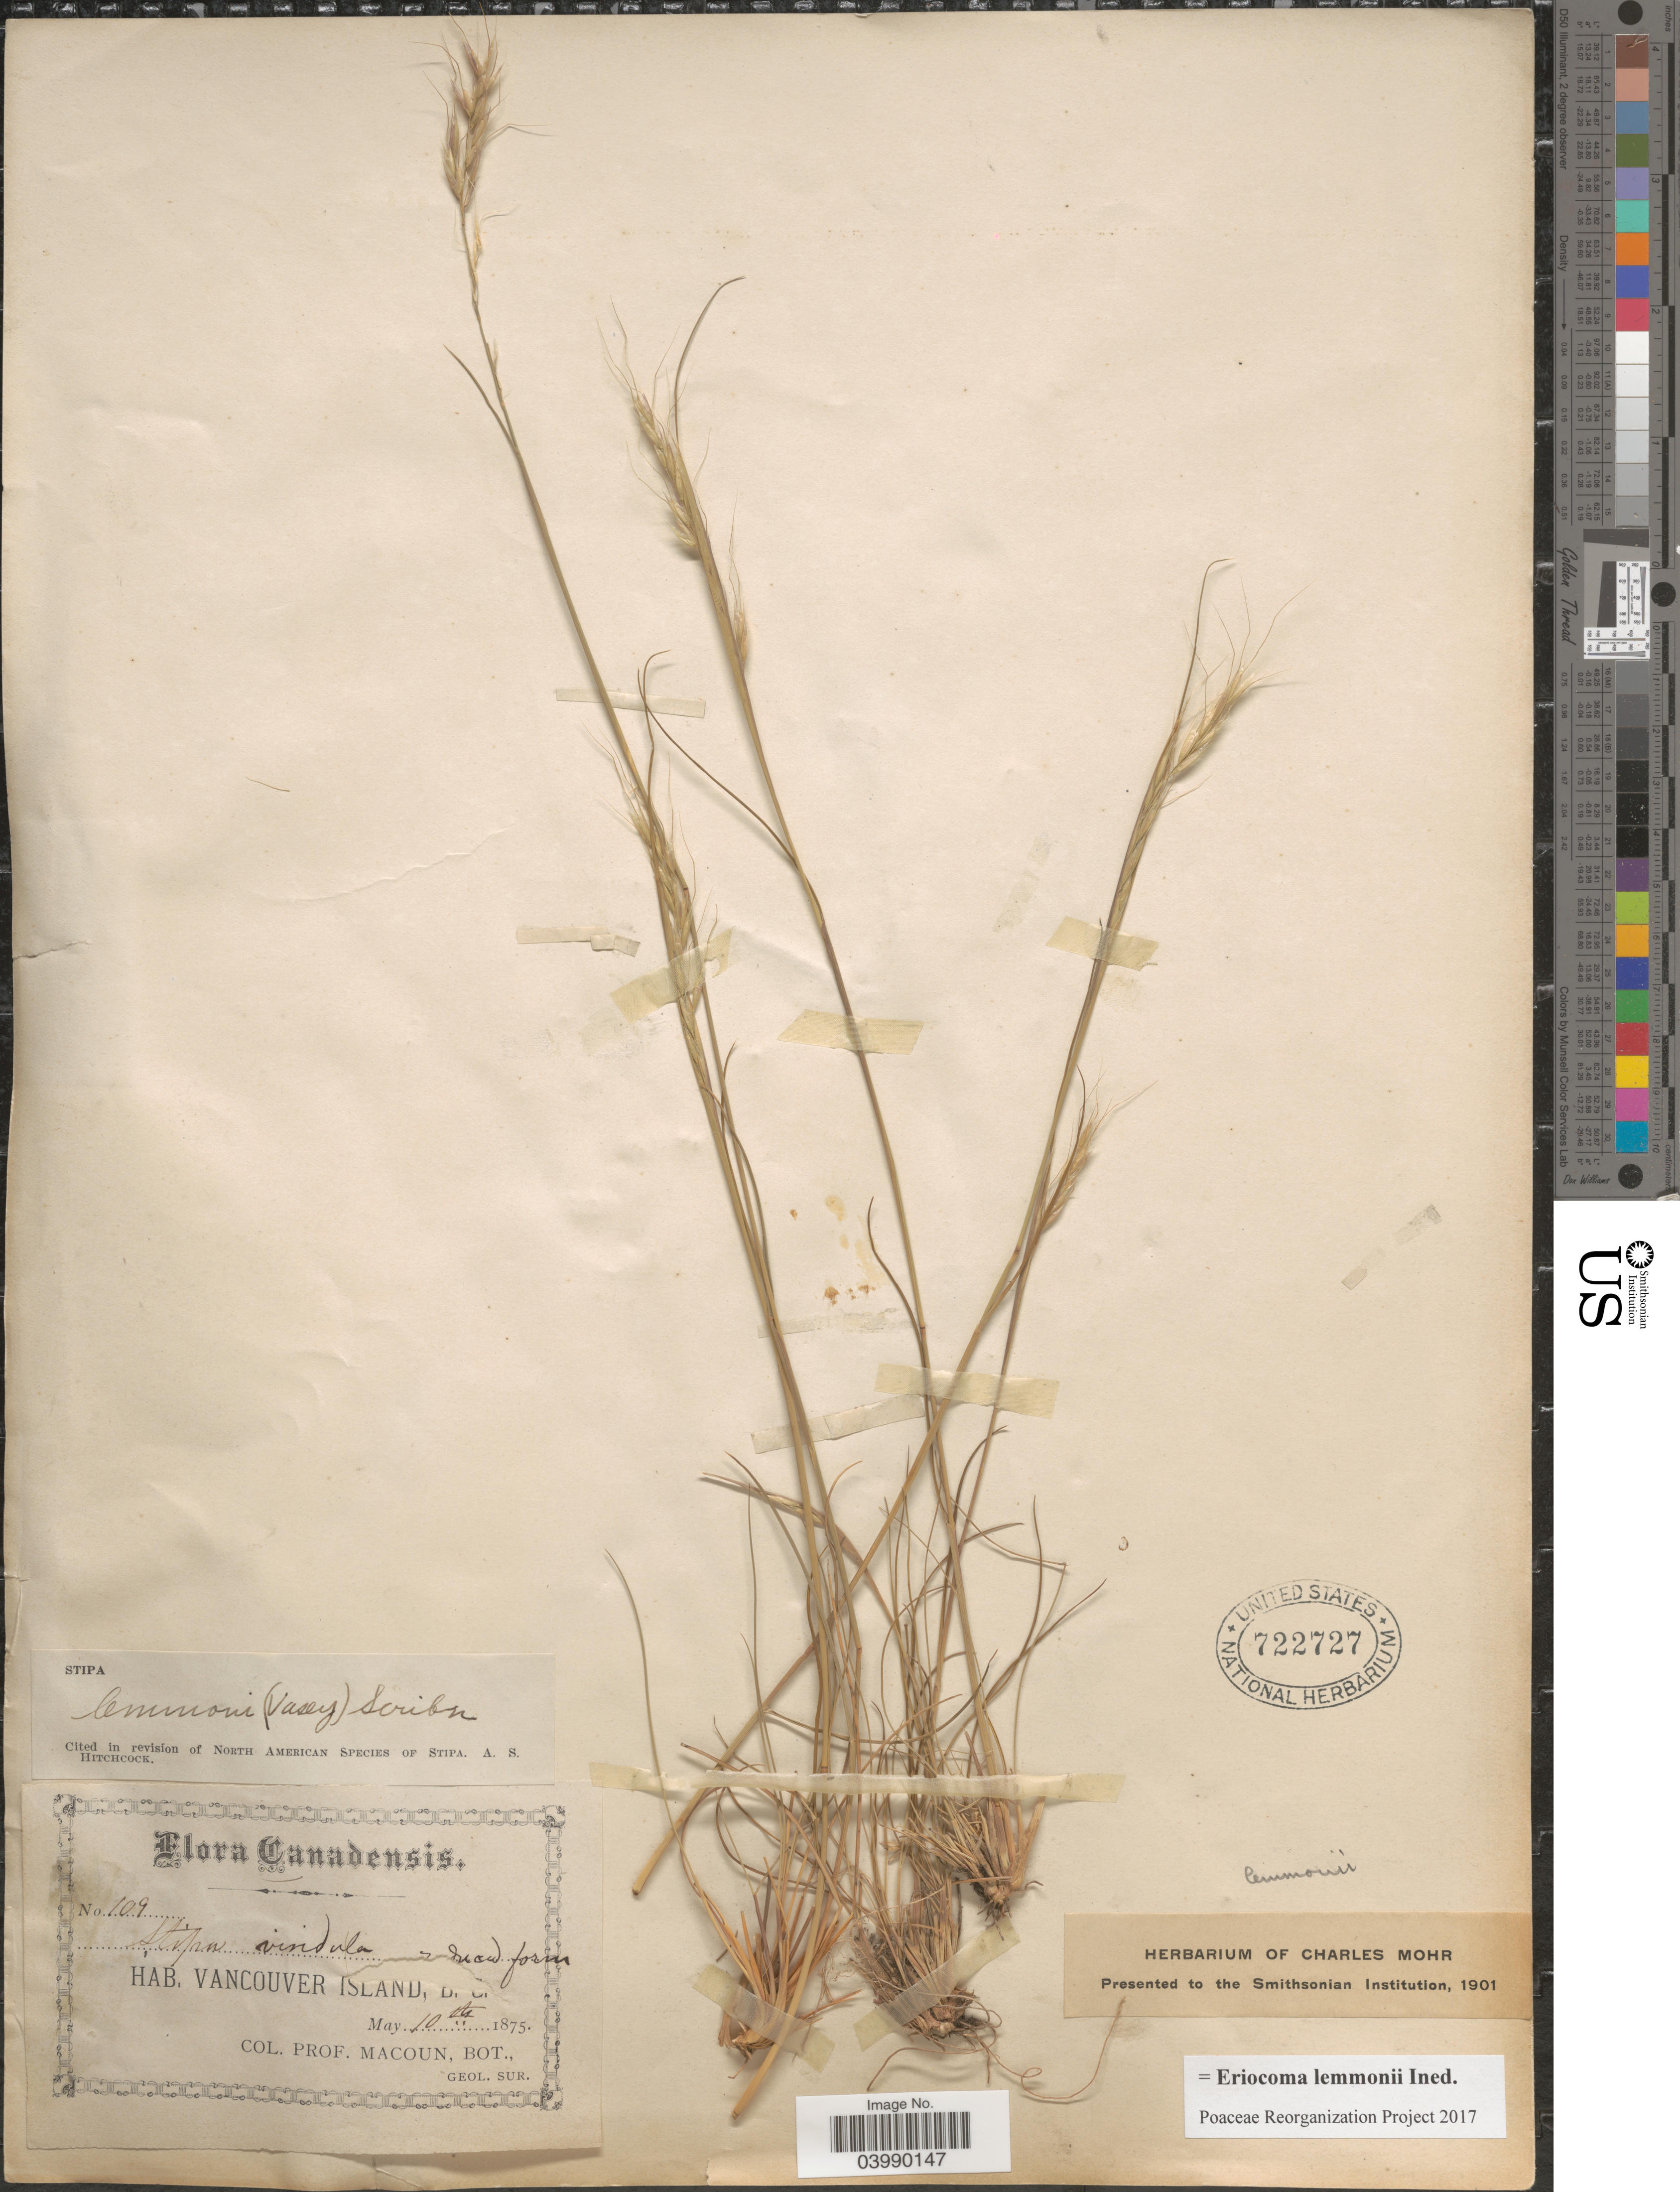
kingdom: Plantae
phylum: Tracheophyta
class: Liliopsida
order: Poales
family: Poaceae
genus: Eriocoma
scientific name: Eriocoma lemmonii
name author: (Vasey) Romasch.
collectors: Prof. Macoun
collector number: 109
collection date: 1875-05-10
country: Canada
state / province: British Columbia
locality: Vancouver Island.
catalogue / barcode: US 722727